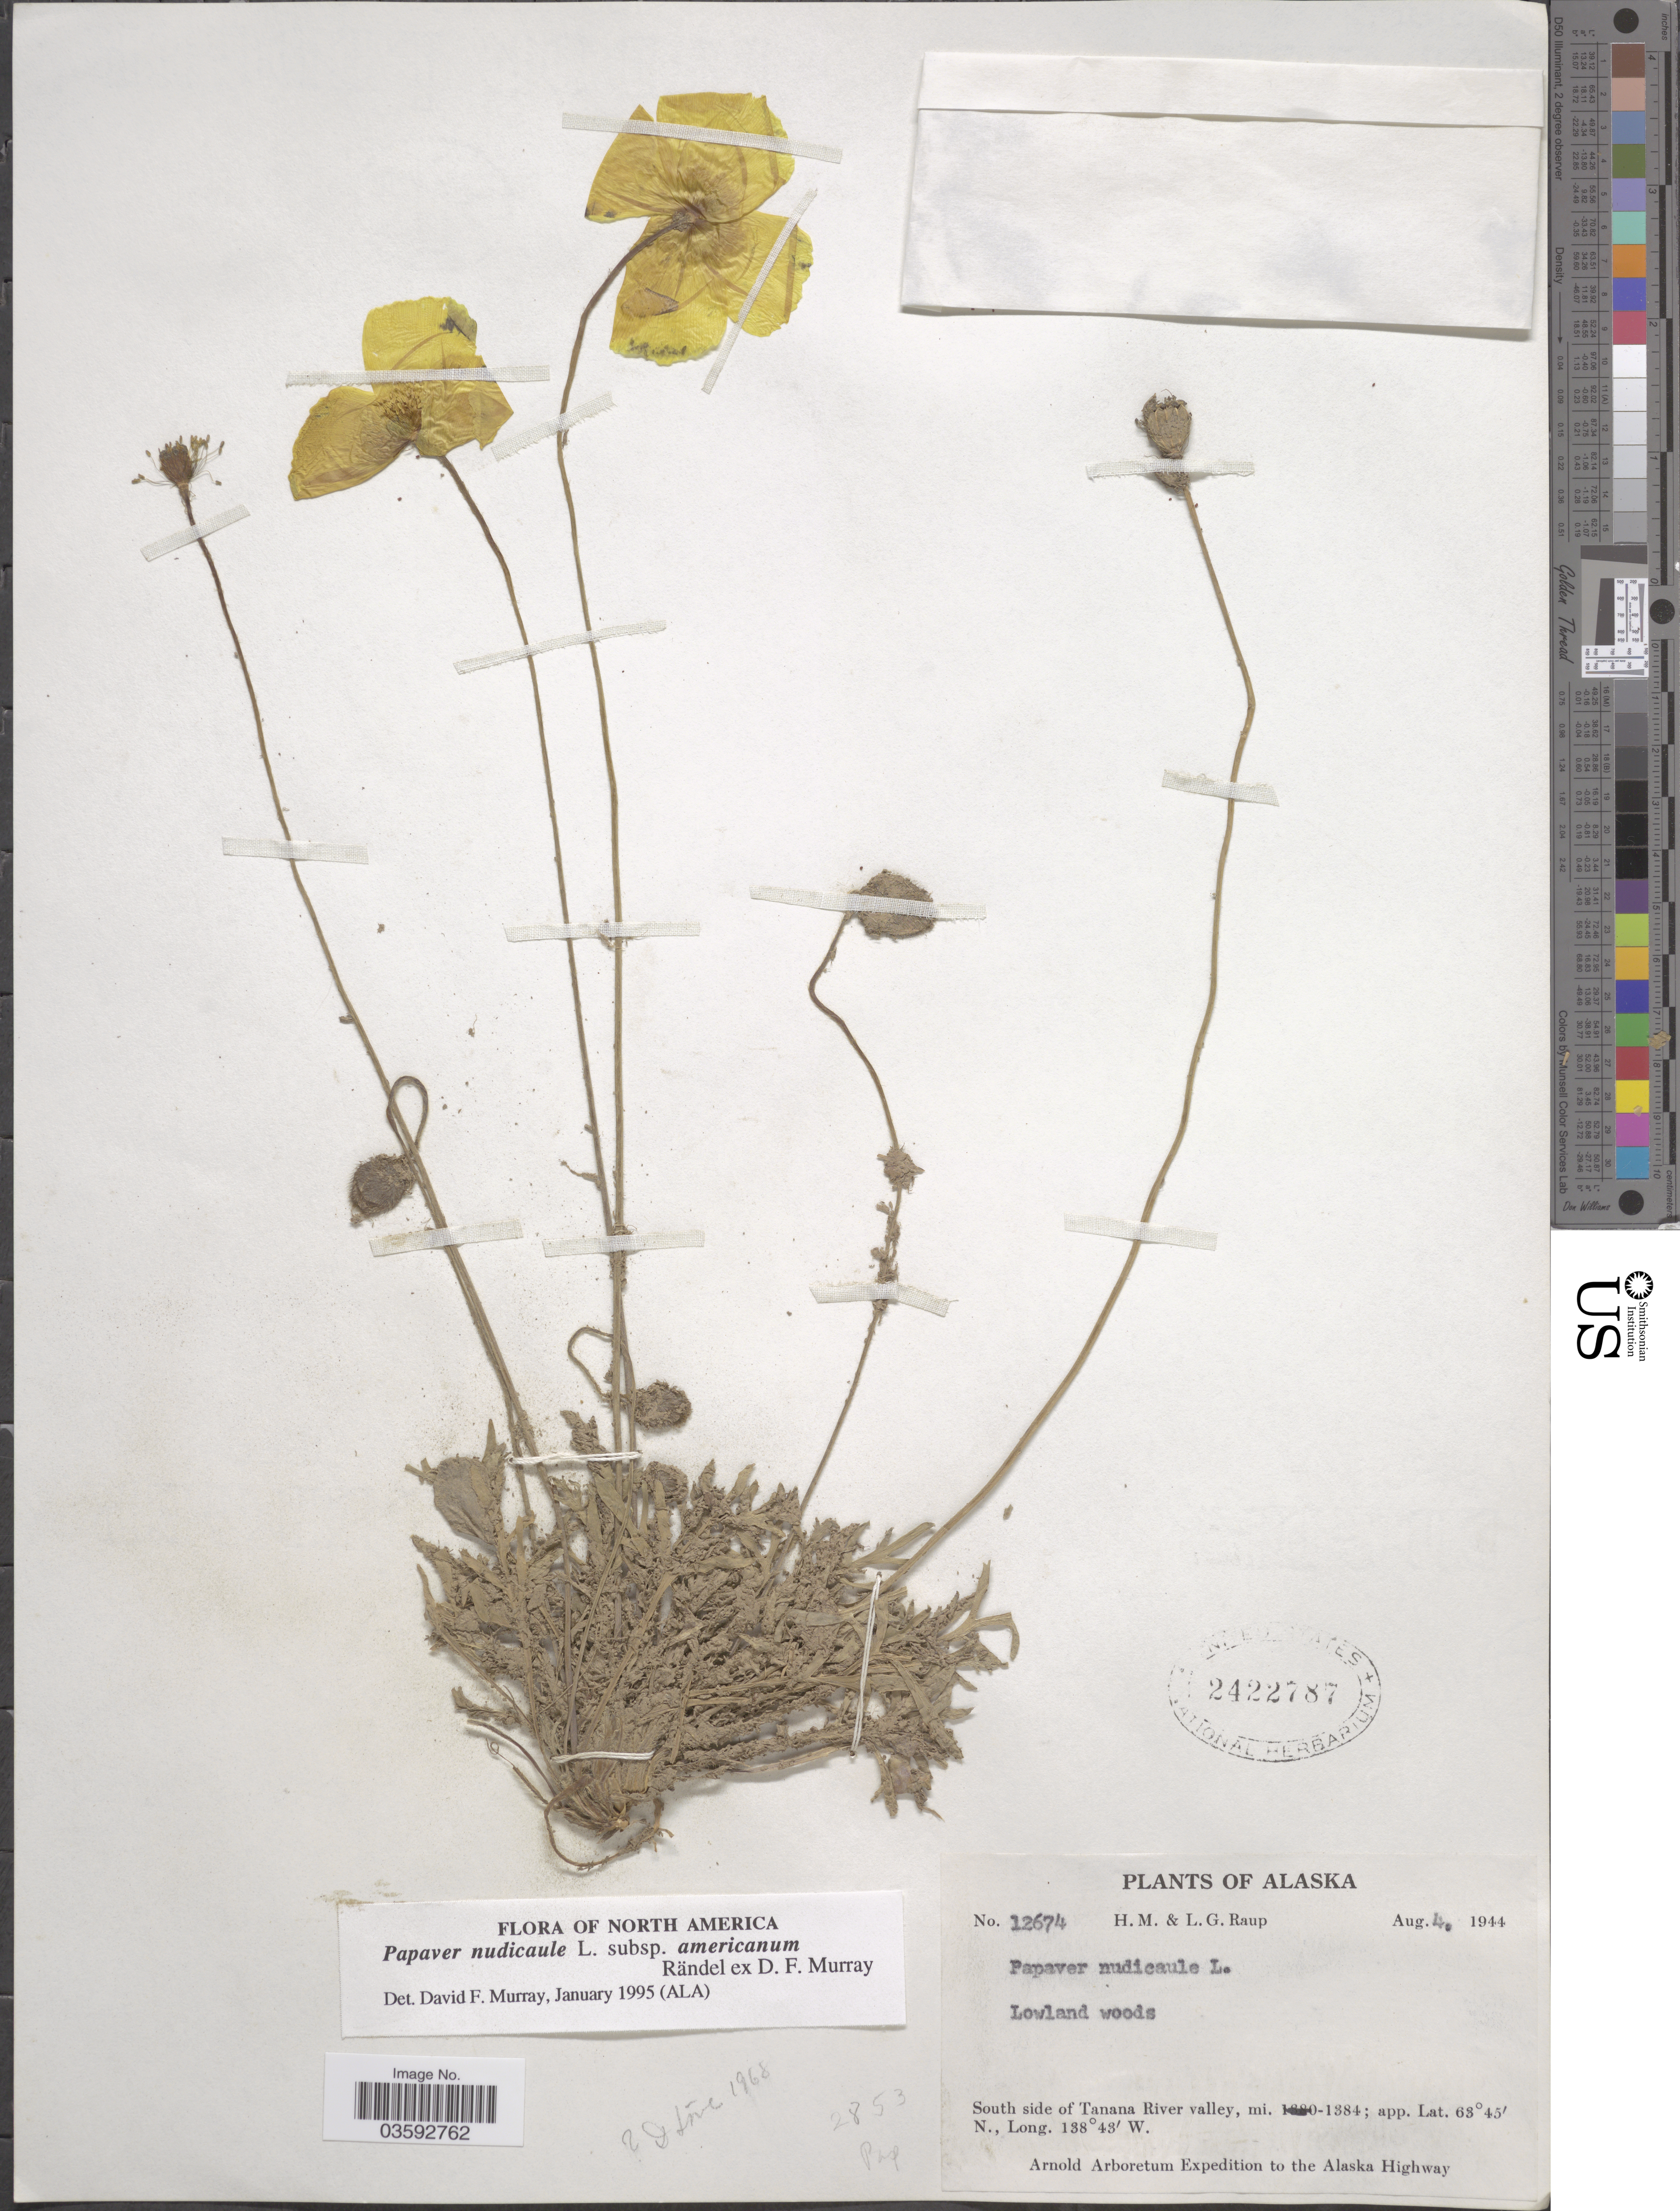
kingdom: Plantae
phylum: Tracheophyta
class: Magnoliopsida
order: Ranunculales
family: Papaveraceae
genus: Papaver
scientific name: Papaver nudicaule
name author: L.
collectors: H. Raup & L. Raup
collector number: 12674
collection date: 1944-08-04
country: United States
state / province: Alaska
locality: South side of Tanana River valley. The Alaska Highway.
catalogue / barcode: US 2422787